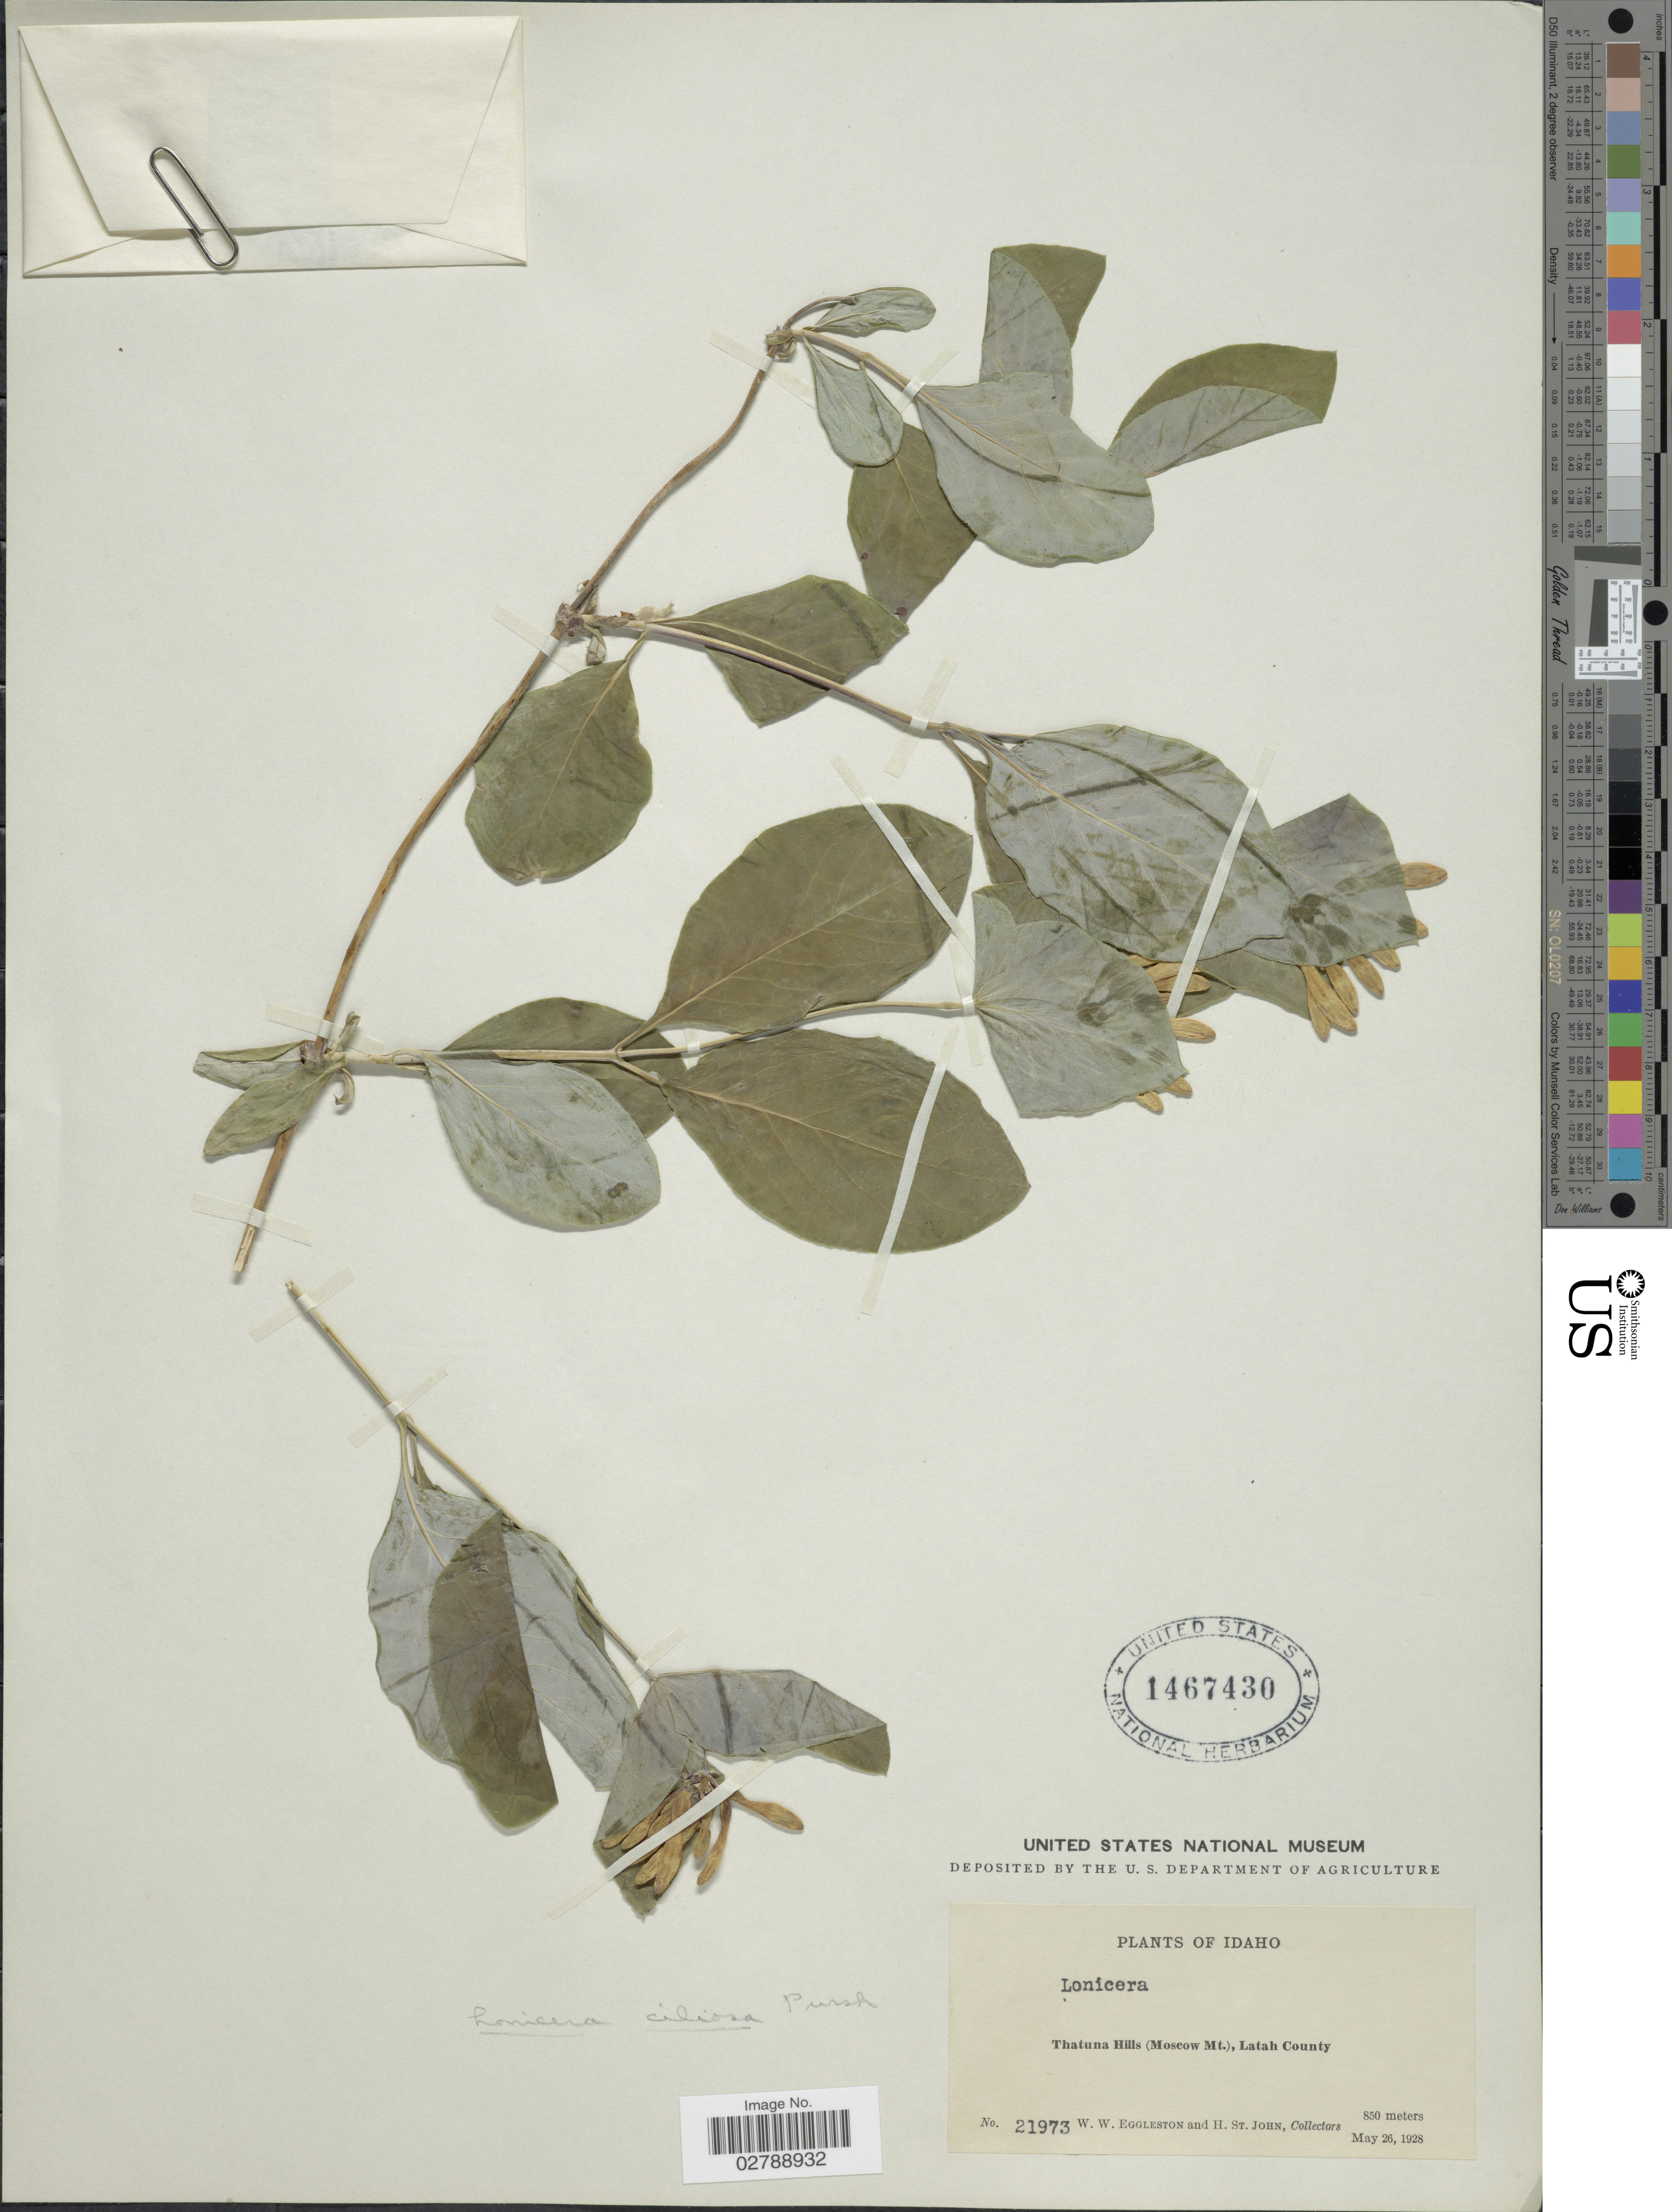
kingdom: Plantae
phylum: Tracheophyta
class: Magnoliopsida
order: Dipsacales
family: Caprifoliaceae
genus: Lonicera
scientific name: Lonicera ciliosa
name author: Poir.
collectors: W. W. Eggleston & H. St. John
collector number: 21973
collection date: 1928-05-26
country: United States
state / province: Idaho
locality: Thatuna Hills (Moscow Mt.), Latah County.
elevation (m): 850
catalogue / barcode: US 1467430